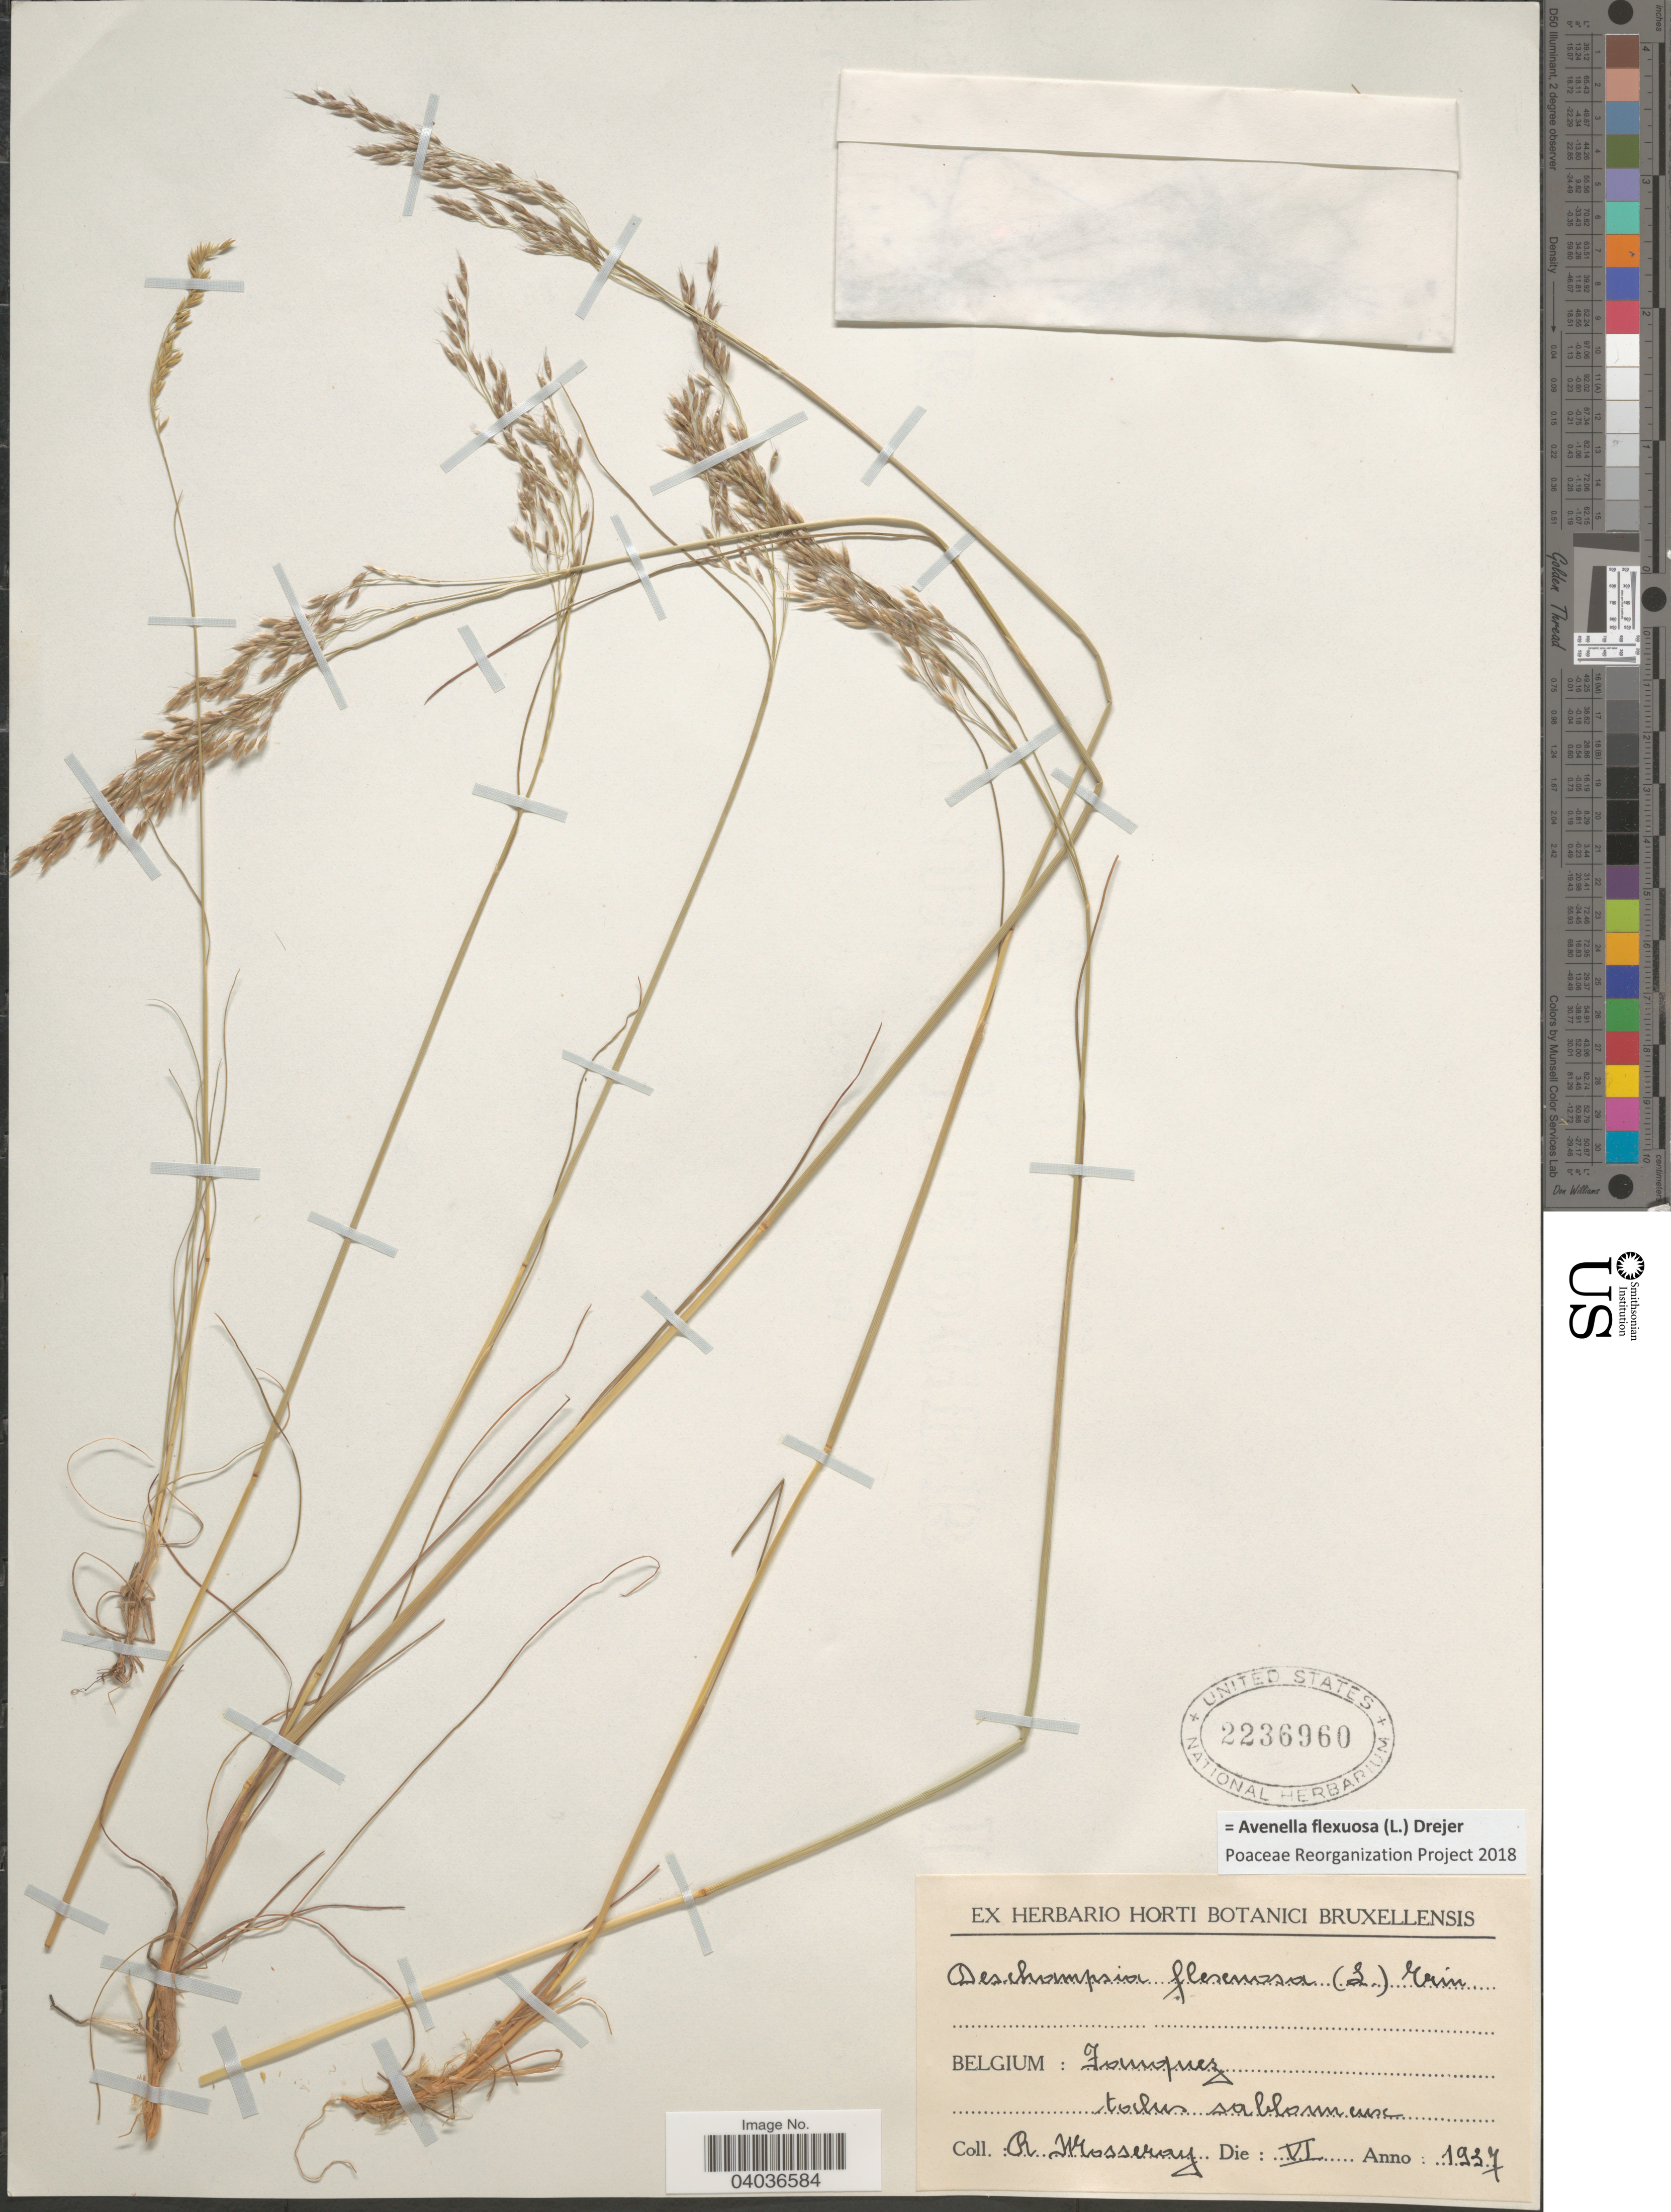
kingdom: Plantae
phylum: Tracheophyta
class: Liliopsida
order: Poales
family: Poaceae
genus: Avenella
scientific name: Avenella flexuosa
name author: (L.) Drejer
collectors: R. Mosseray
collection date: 1937-06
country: Belgium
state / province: Brussels, Capital District of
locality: Fauquez.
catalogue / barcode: US 2236960